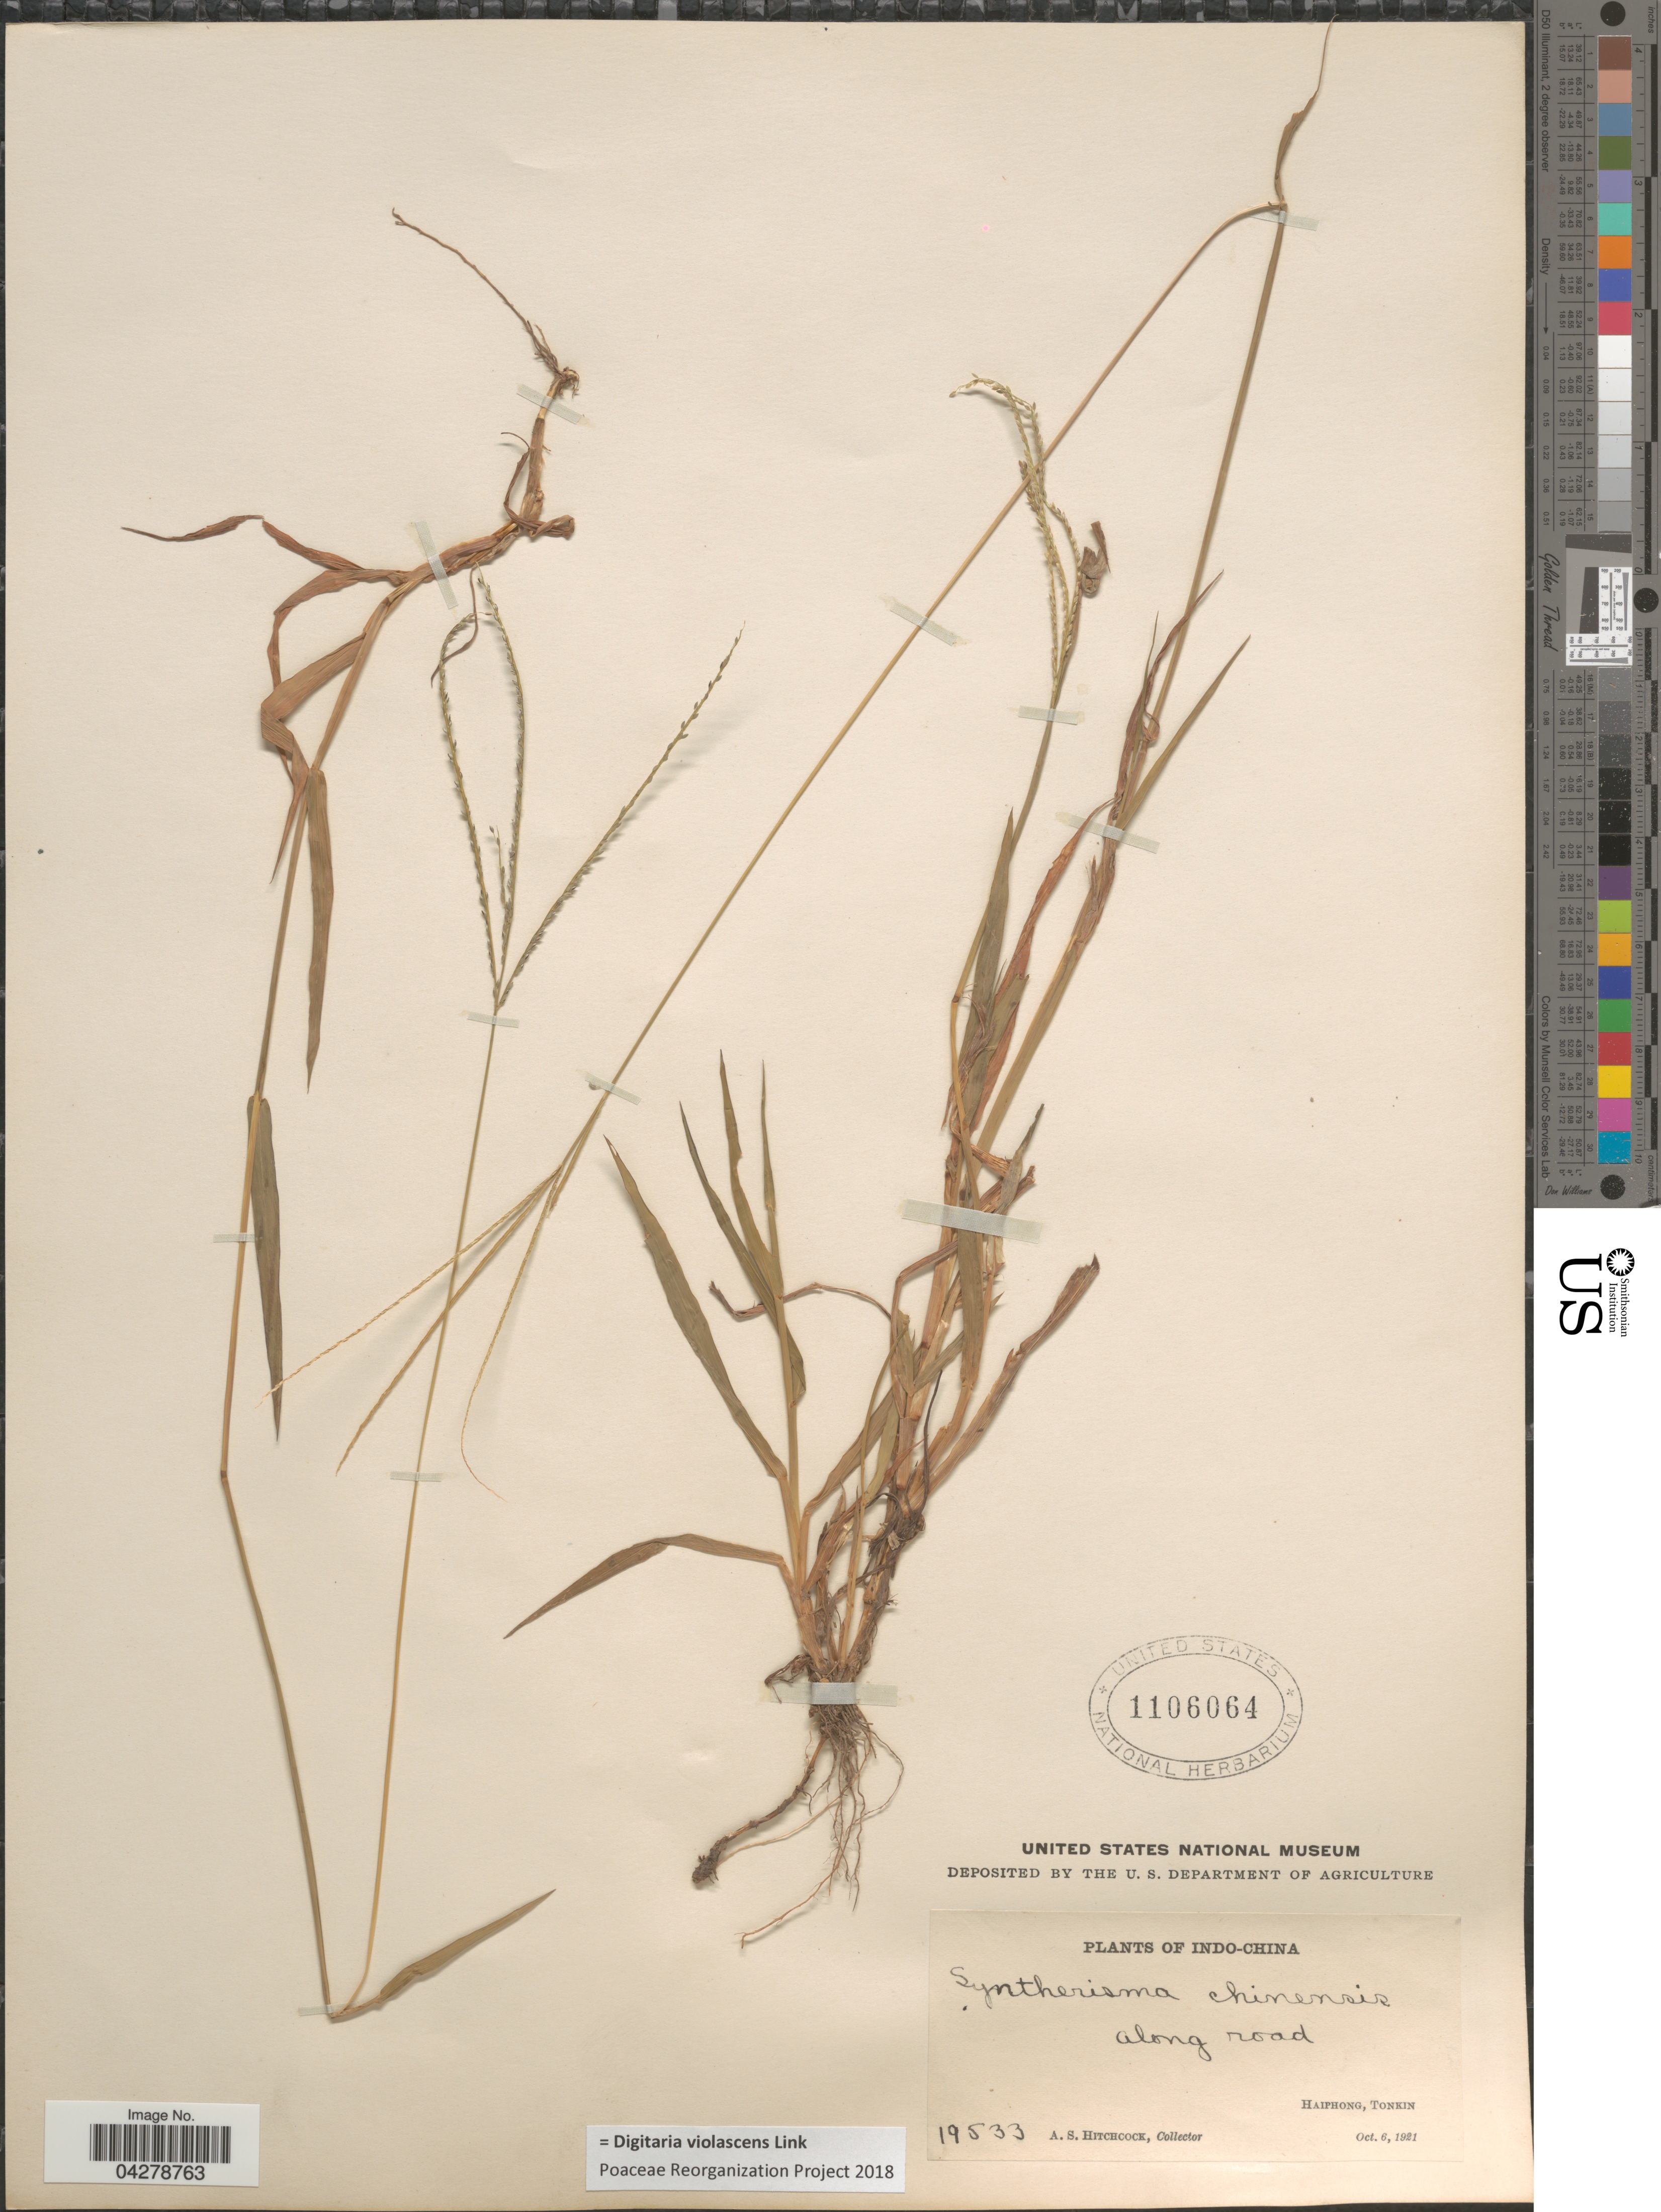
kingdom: Plantae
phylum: Tracheophyta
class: Liliopsida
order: Poales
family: Poaceae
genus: Digitaria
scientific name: Digitaria violascens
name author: Link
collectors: A. S. Hitchcock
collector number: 19533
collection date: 1921-10-06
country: Vietnam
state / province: Hai Phong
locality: Haiphong, Tonkin.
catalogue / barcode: US 1106064